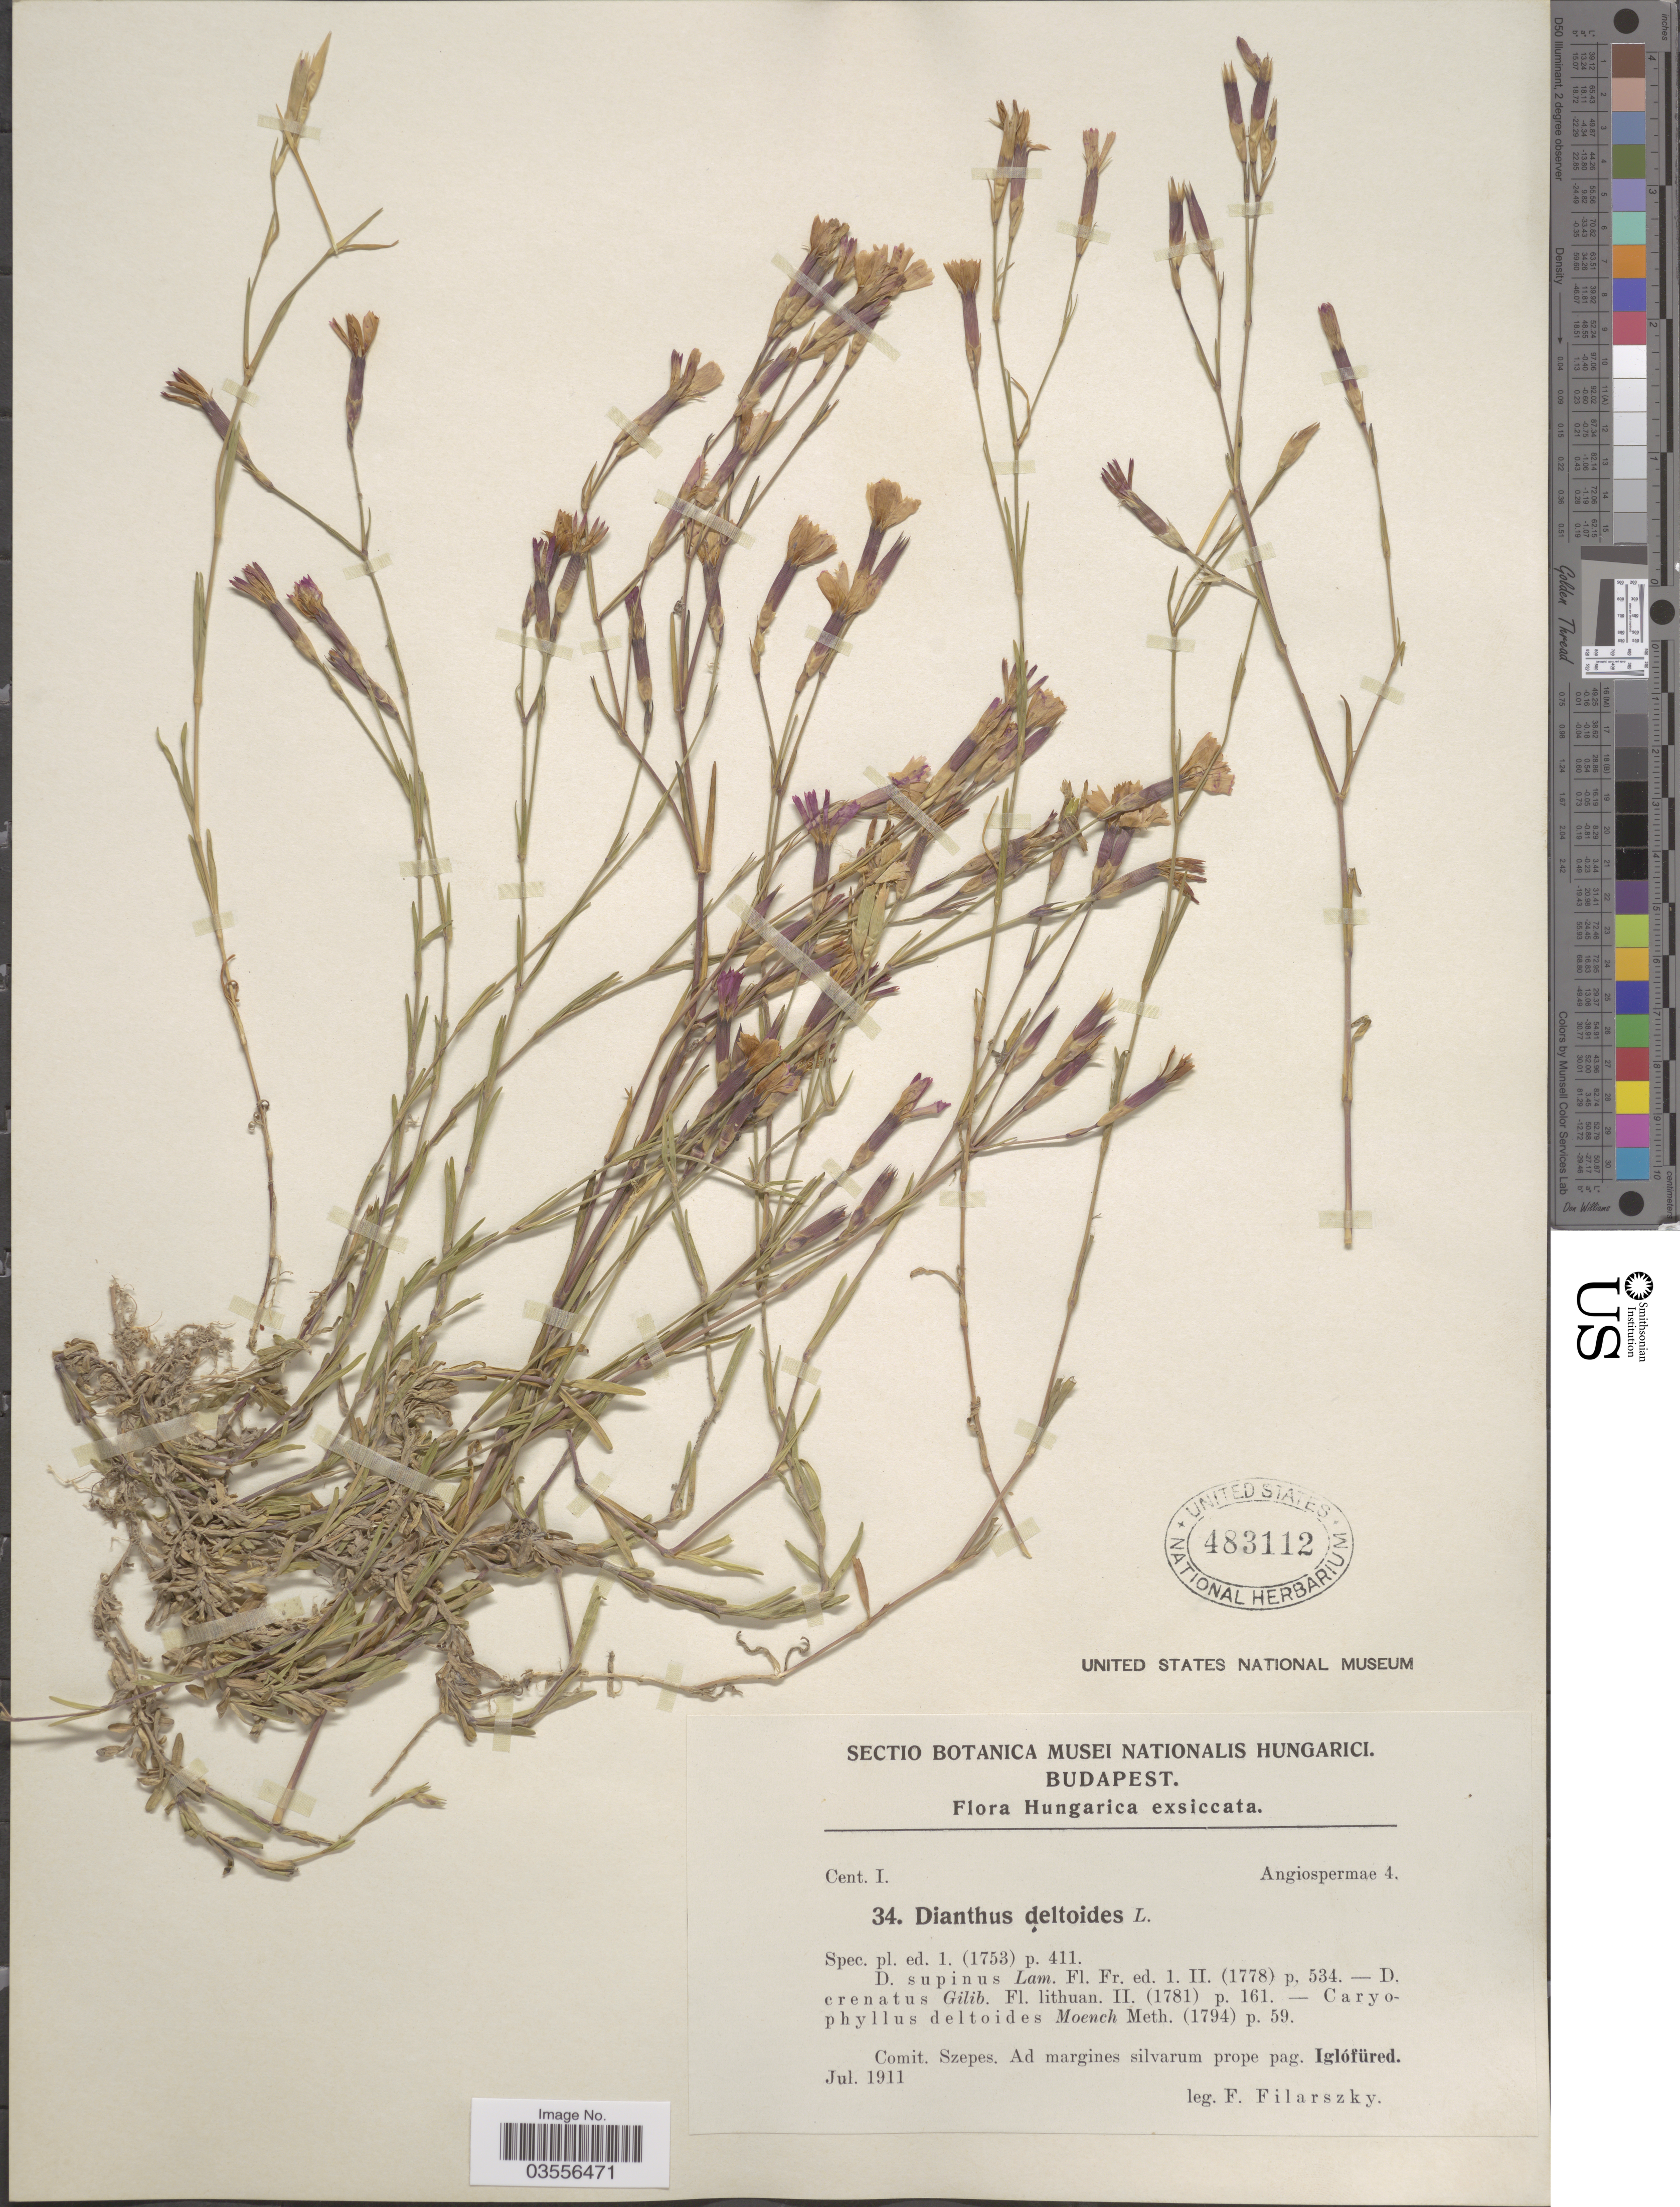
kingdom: Plantae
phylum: Tracheophyta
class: Magnoliopsida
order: Caryophyllales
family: Caryophyllaceae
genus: Dianthus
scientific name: Dianthus deltoides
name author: L.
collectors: F. Filarszky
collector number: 34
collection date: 1911-07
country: Hungary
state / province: Budapest, Capital District of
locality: Comit. Szepes. Ad margines silvarum prope pag. Iglófüred.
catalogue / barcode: US 483112